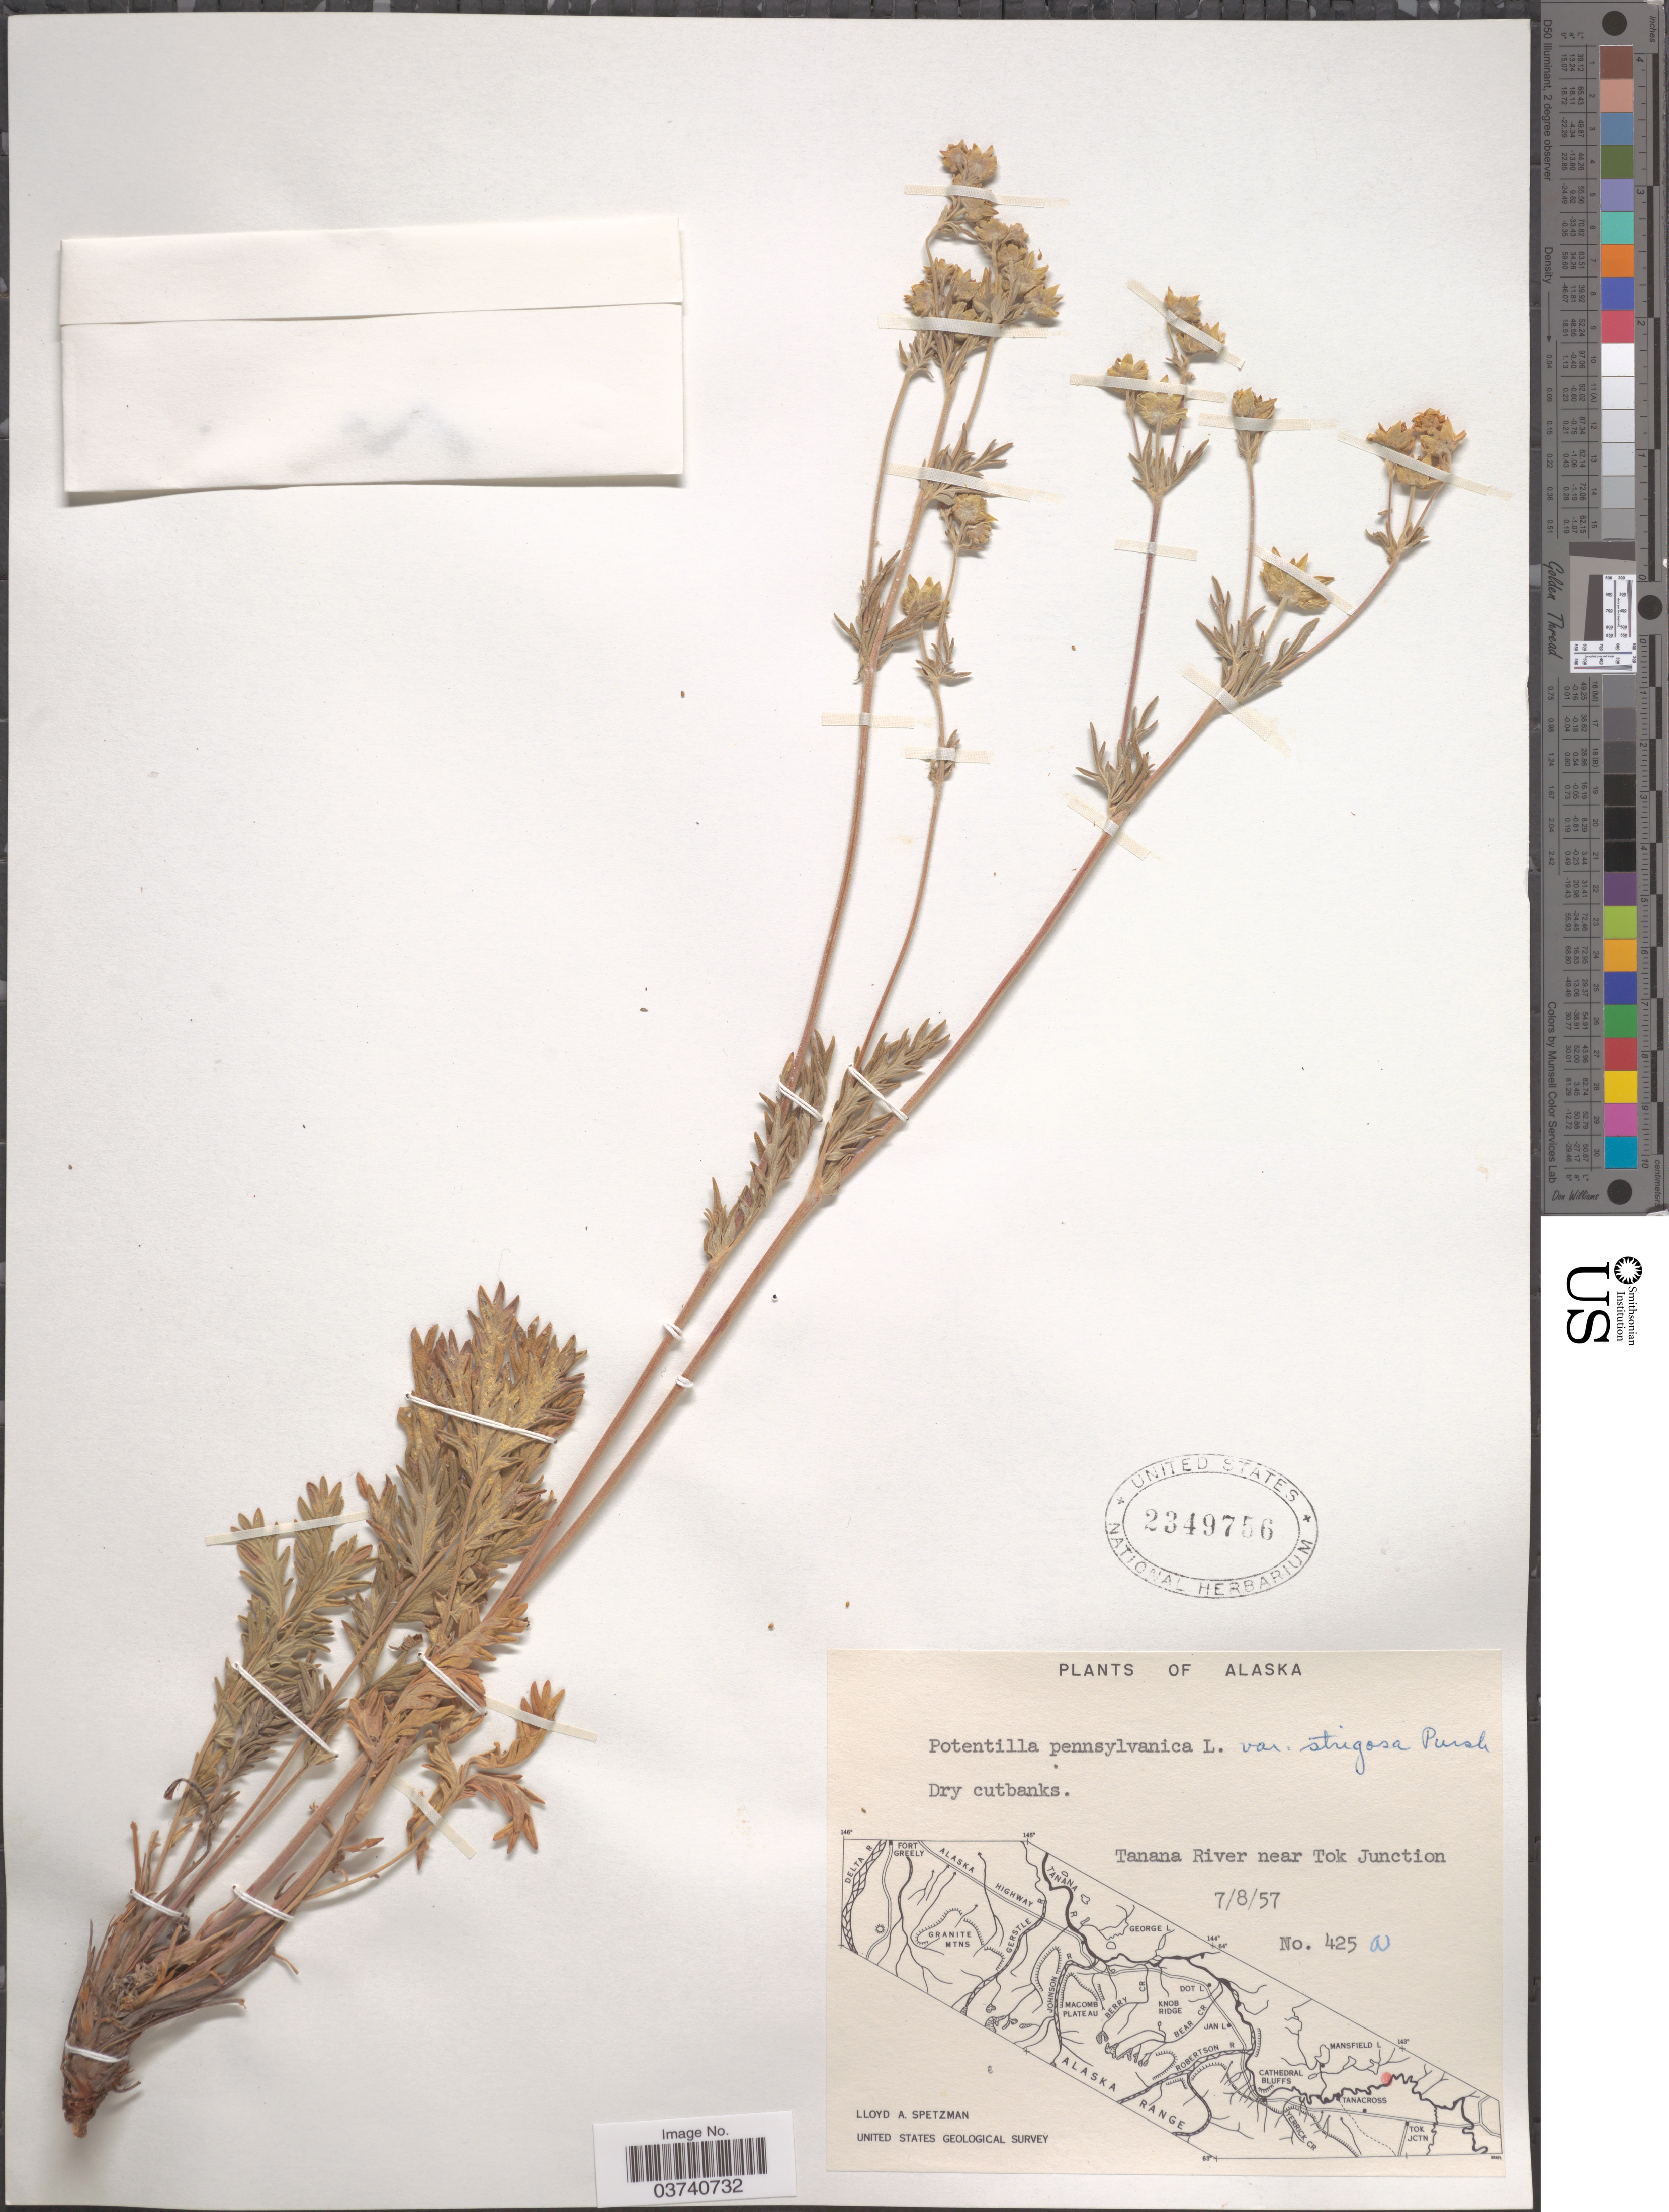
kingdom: Plantae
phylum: Tracheophyta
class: Magnoliopsida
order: Rosales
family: Rosaceae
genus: Potentilla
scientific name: Potentilla pensylvanica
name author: L.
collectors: L. Spetzman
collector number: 425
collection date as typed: Transcribed d/m/y: 8/7/57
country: United States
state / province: Alaska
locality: Tanana River near Tok Junction.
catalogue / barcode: US 2349756